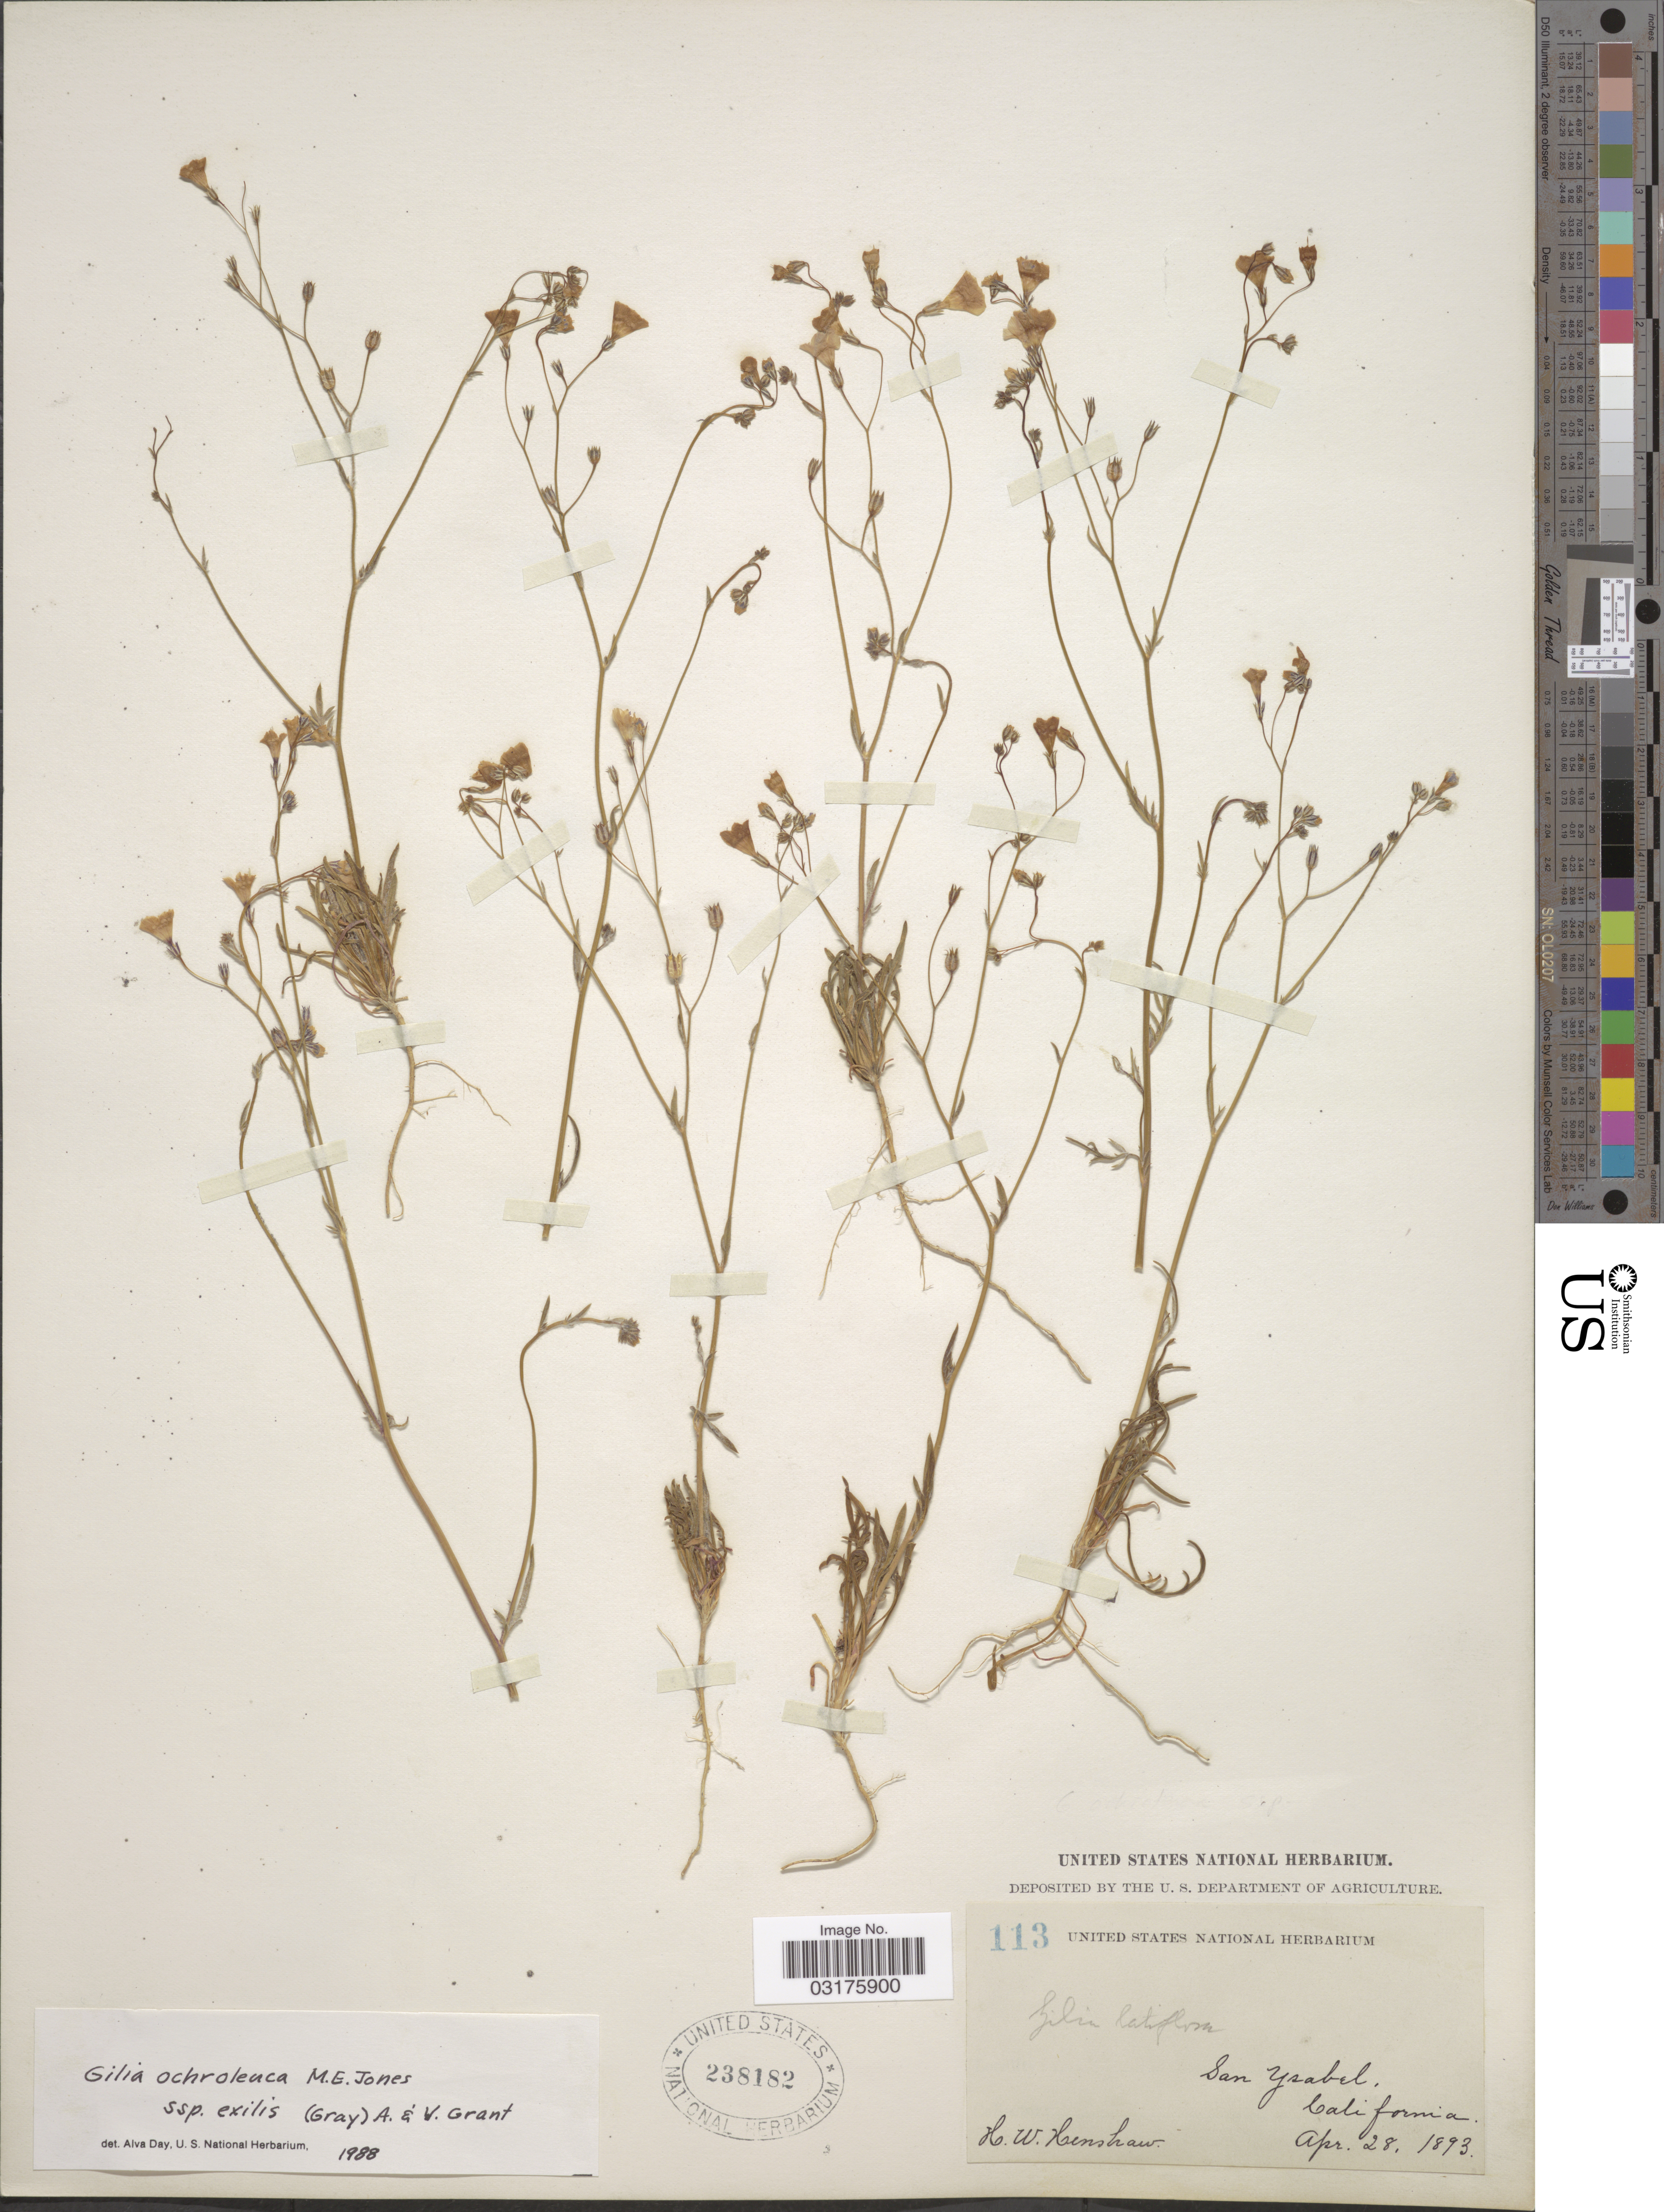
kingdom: Plantae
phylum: Tracheophyta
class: Magnoliopsida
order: Ericales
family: Polemoniaceae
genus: Gilia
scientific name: Gilia ochroleuca subsp. exilis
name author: M.E. Jones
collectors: H. Henshaw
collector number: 113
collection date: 1893-04-28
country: United States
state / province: California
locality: San Ysabel.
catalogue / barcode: US 238182